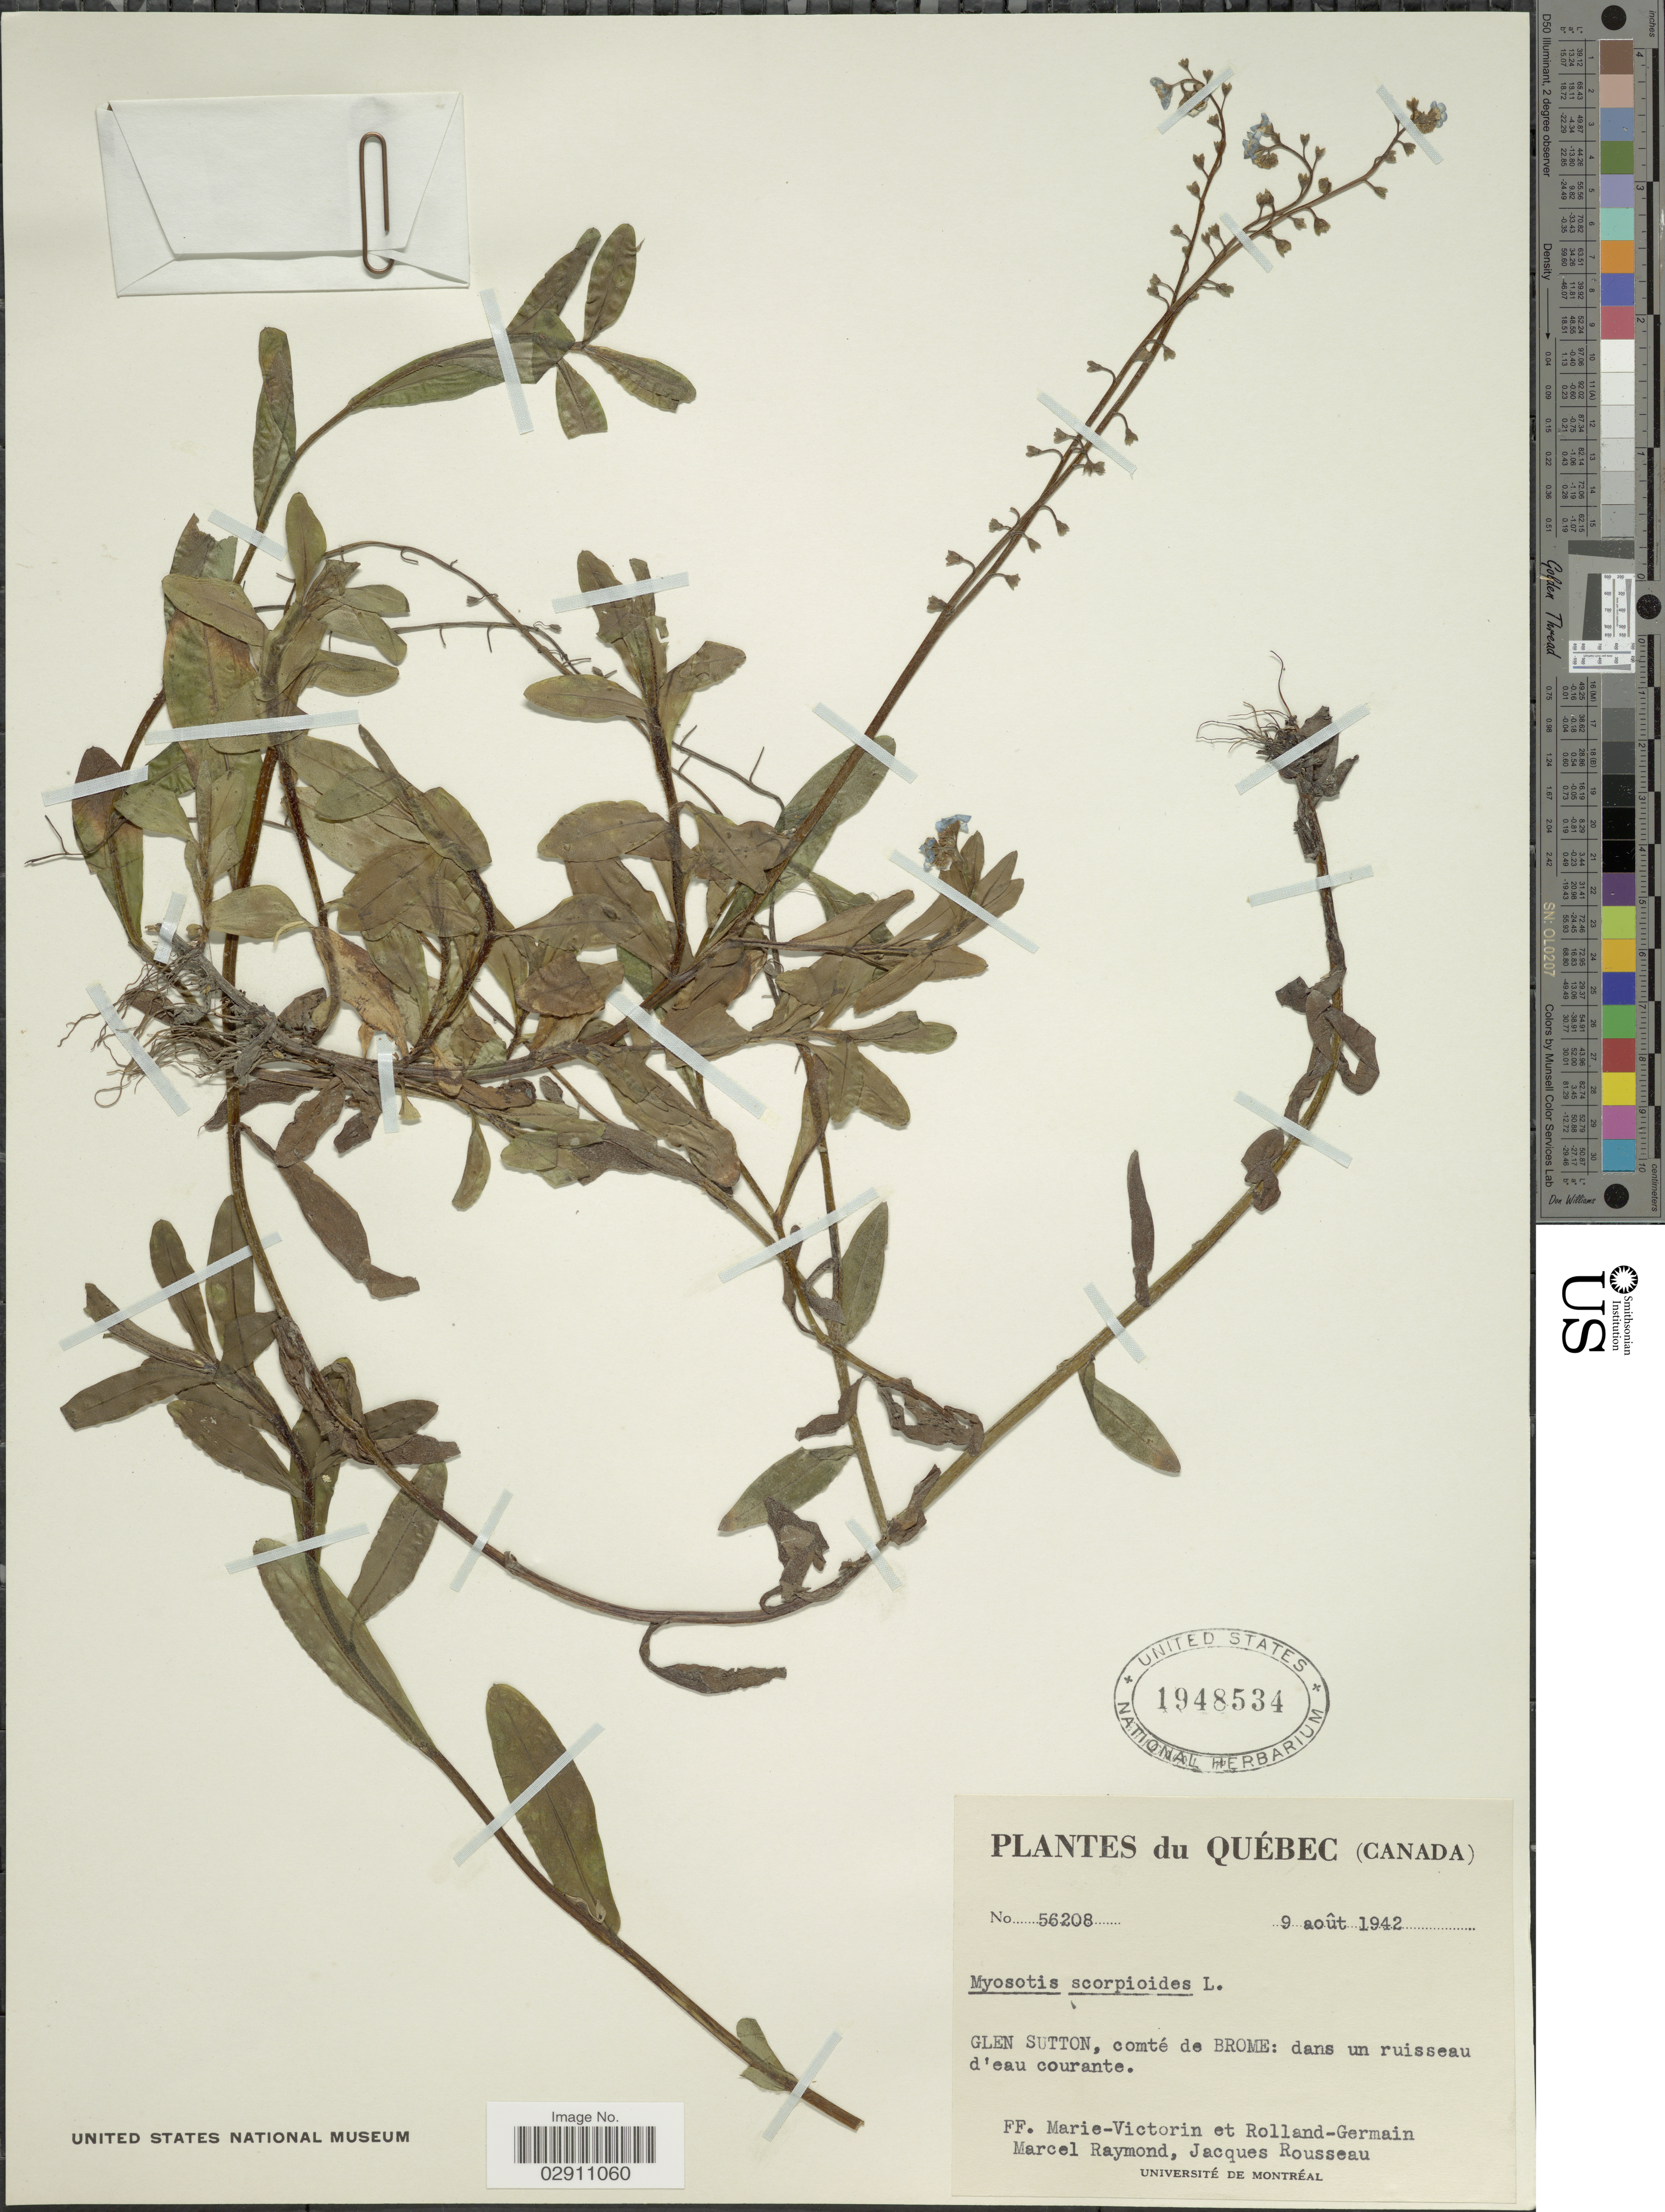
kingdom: Plantae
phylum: Tracheophyta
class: Magnoliopsida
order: Boraginales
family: Boraginaceae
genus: Myosotis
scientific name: Myosotis scorpioides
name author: L.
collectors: F. Marie-Victorin, Rolland-Germain, M. Raymond & J. Rousseau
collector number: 56208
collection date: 1942-08-09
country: Canada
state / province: Quebec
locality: Glen Sutton, comté de Brome, dans un ruisseau d'eau courante.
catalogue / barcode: US 1948534